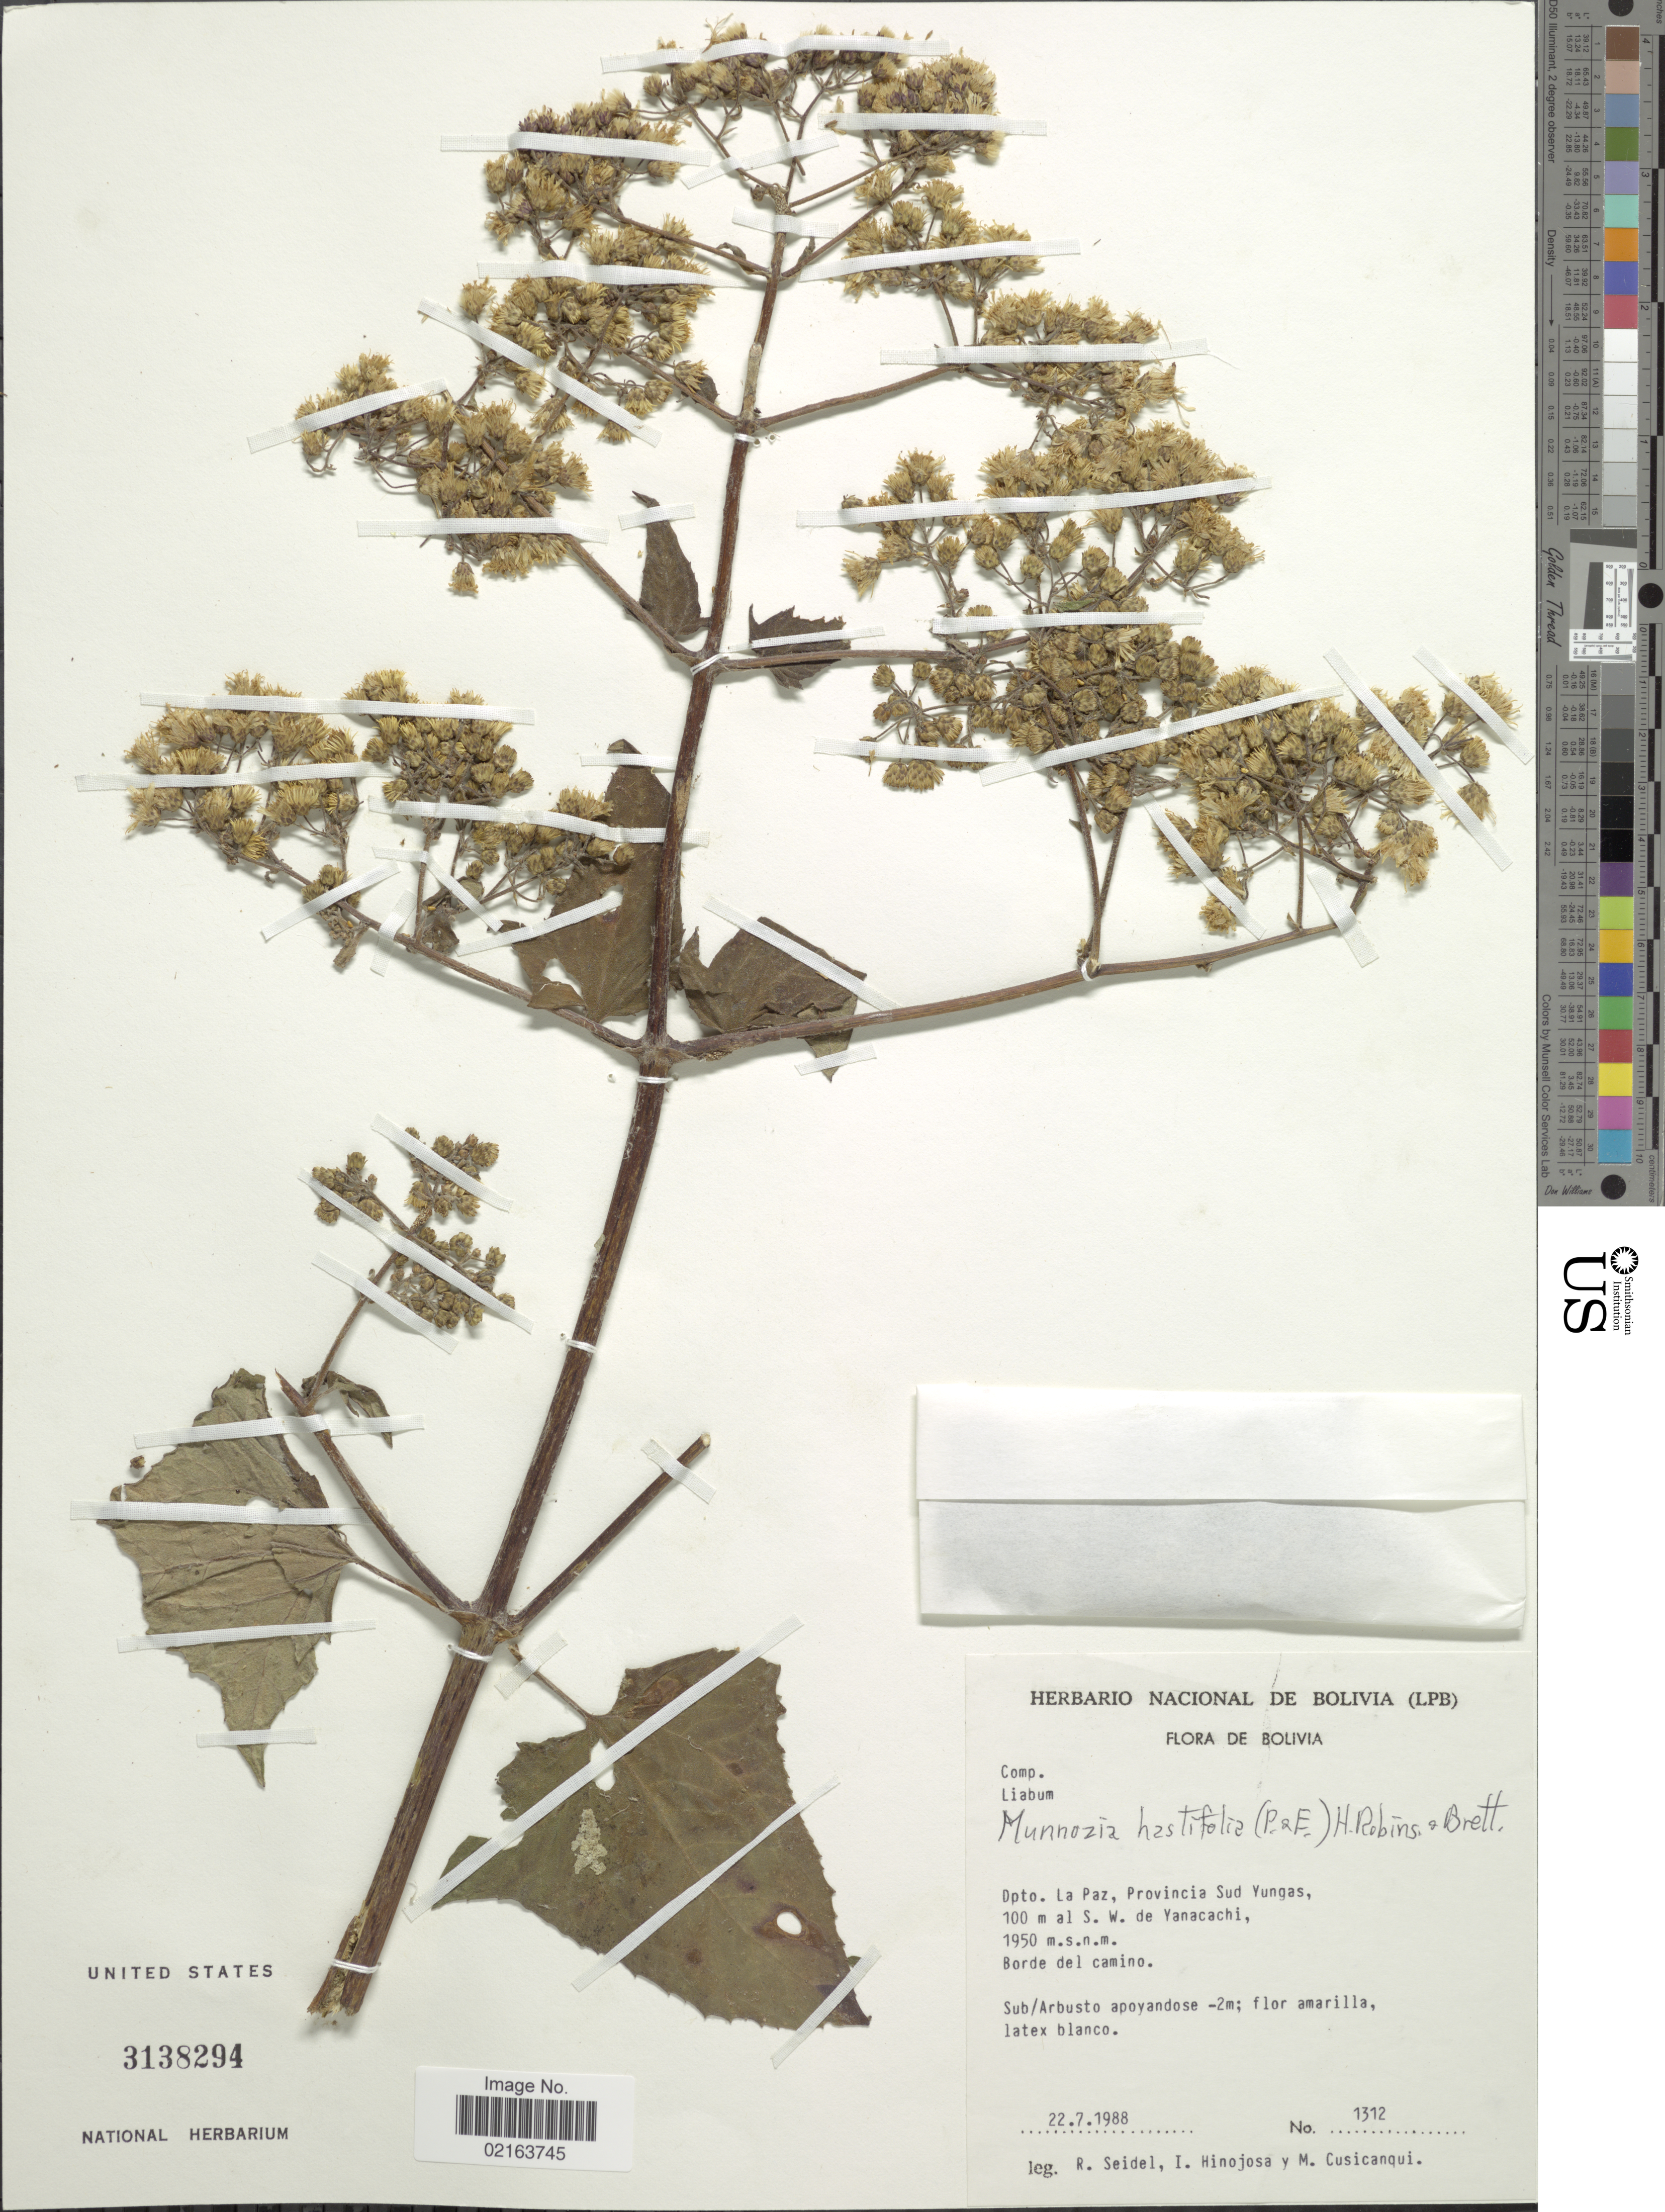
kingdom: Plantae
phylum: Tracheophyta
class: Magnoliopsida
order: Asterales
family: Asteraceae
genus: Munnozia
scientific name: Munnozia hastifolia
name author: (Poepp.) H. Rob. & Brettell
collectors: R. Seidel, I. Hinojosa & M. Cusicanqui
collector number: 1312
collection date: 1988-07-22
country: Bolivia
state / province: La Paz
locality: Provincia Sud Yungas, 100 m al S.W. de Yanacachi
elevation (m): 1950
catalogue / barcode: US 3138294